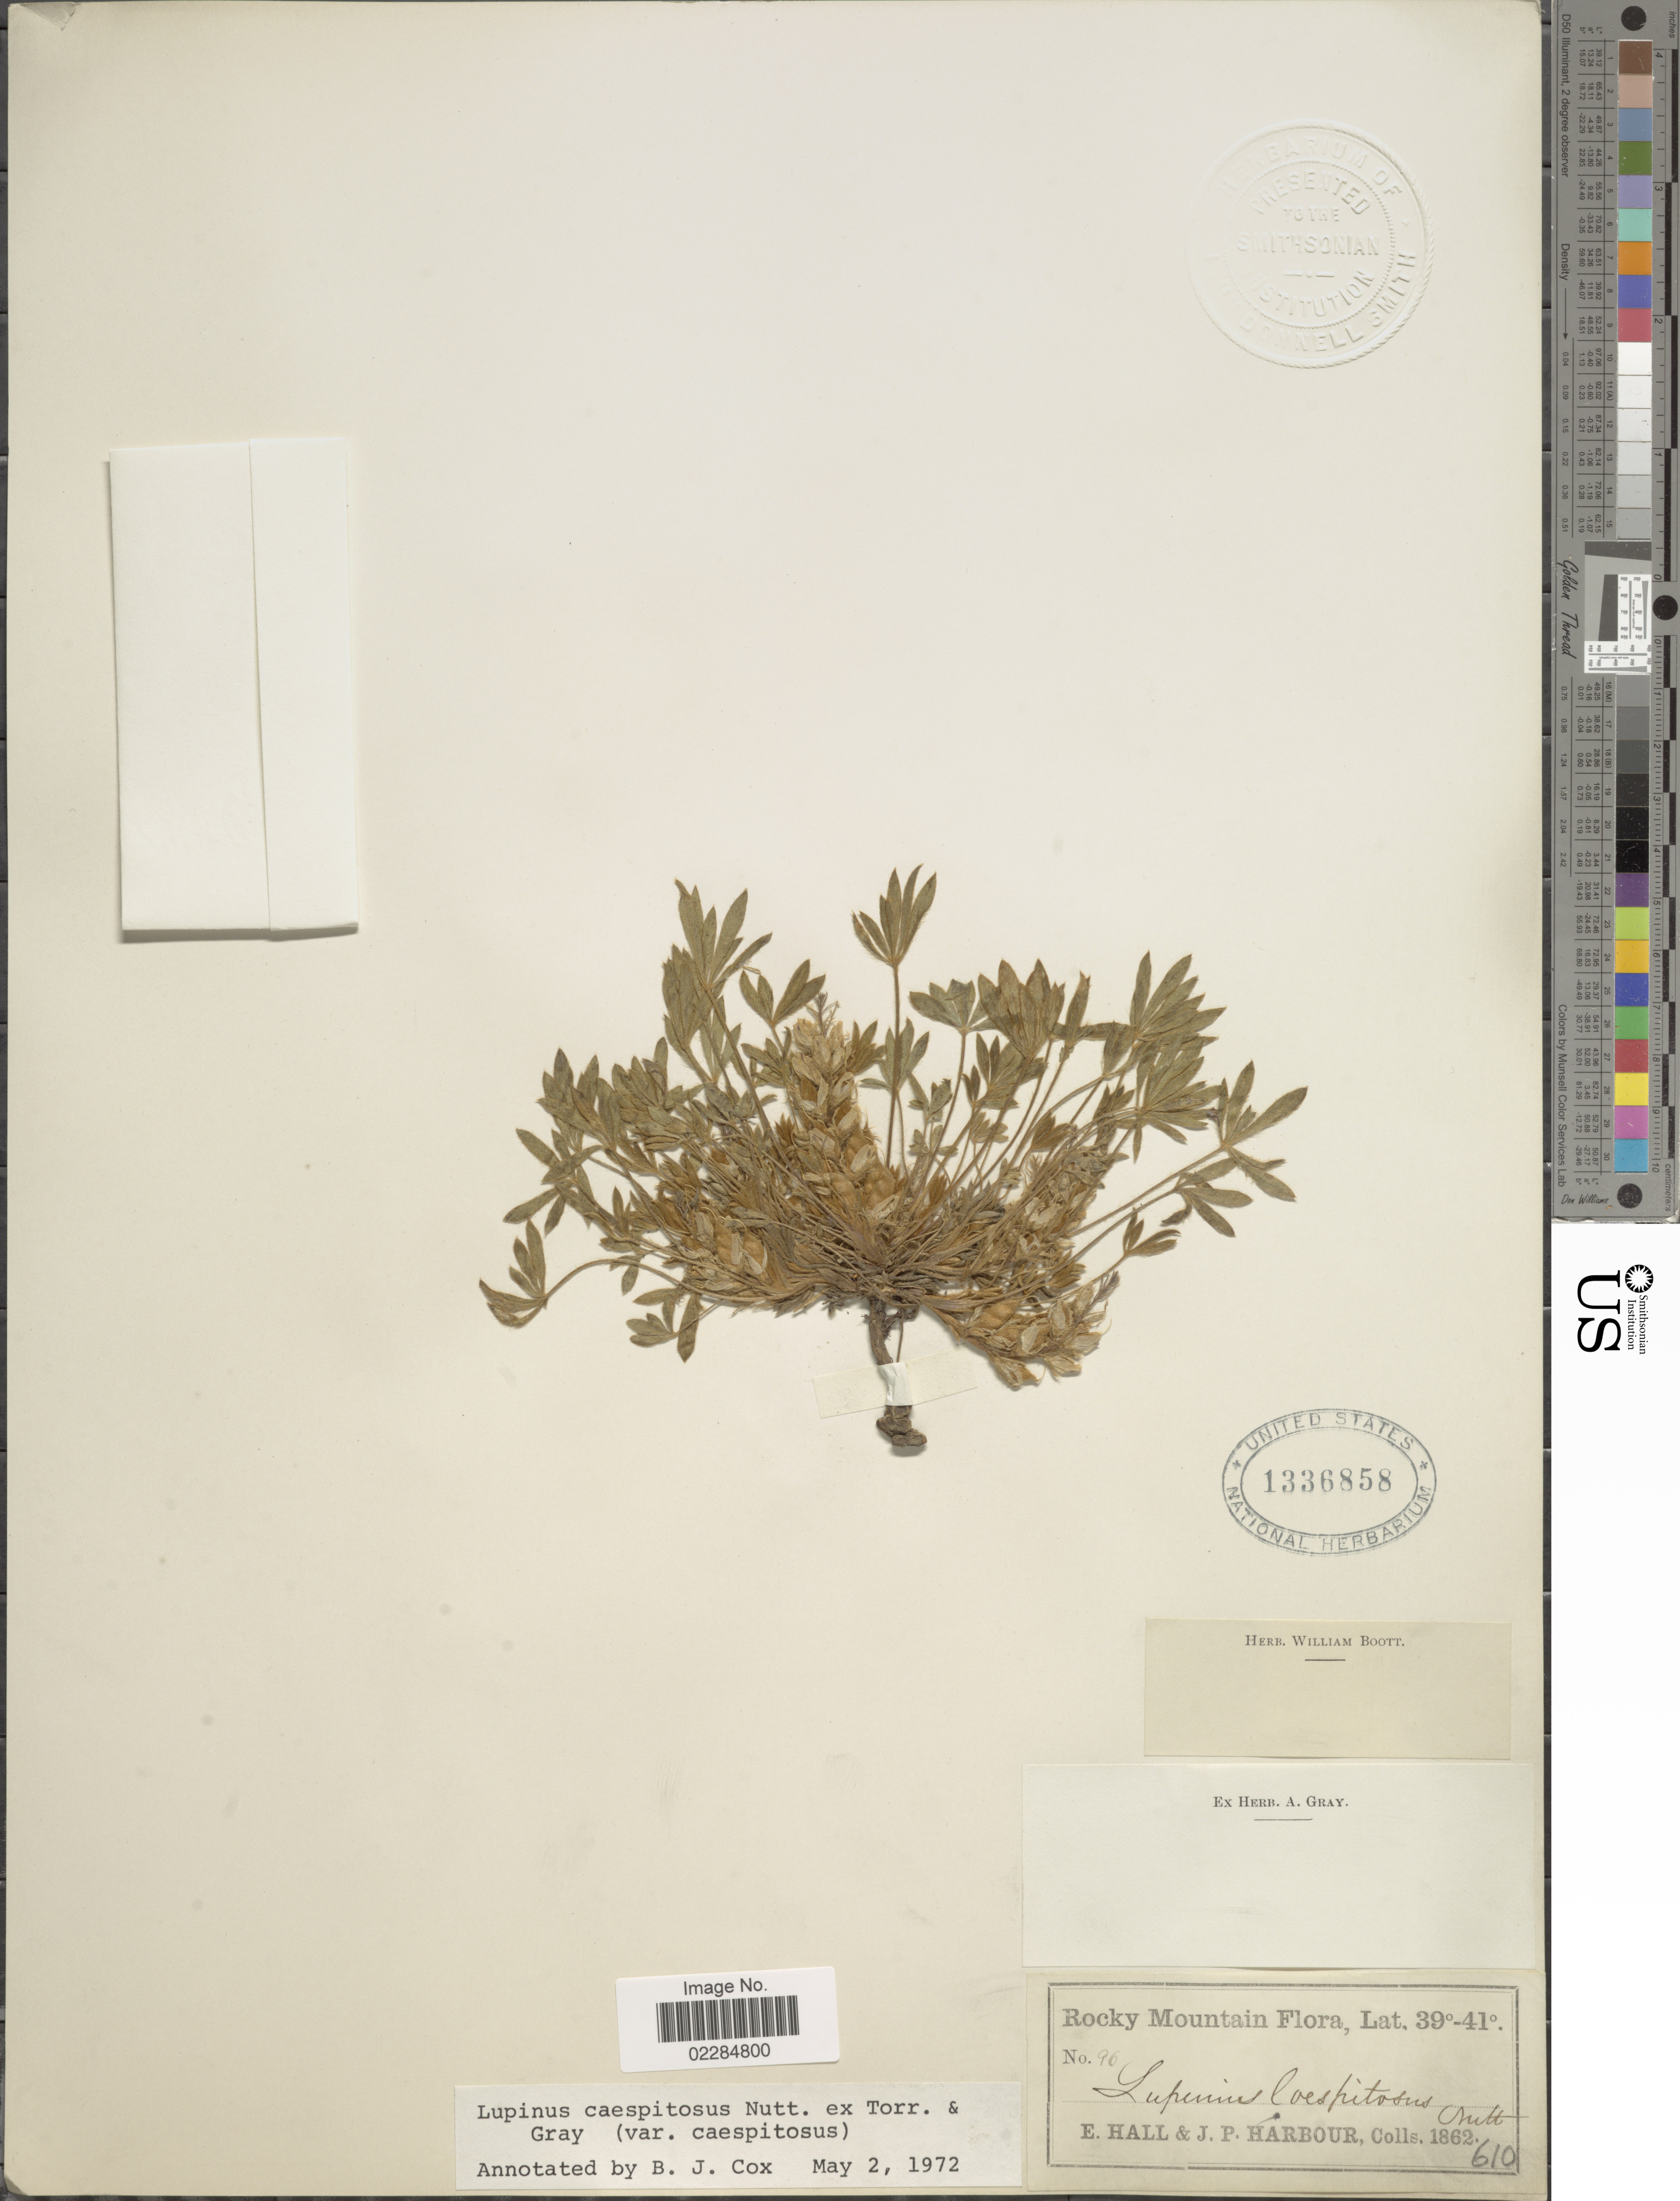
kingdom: Plantae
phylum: Tracheophyta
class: Magnoliopsida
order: Fabales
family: Fabaceae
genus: Lupinus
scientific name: Lupinus caespitosus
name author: Nutt.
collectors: E. Hall & J. Harbour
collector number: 96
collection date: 1862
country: United States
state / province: Colorado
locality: Rocky Mtns.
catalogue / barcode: US 1336858